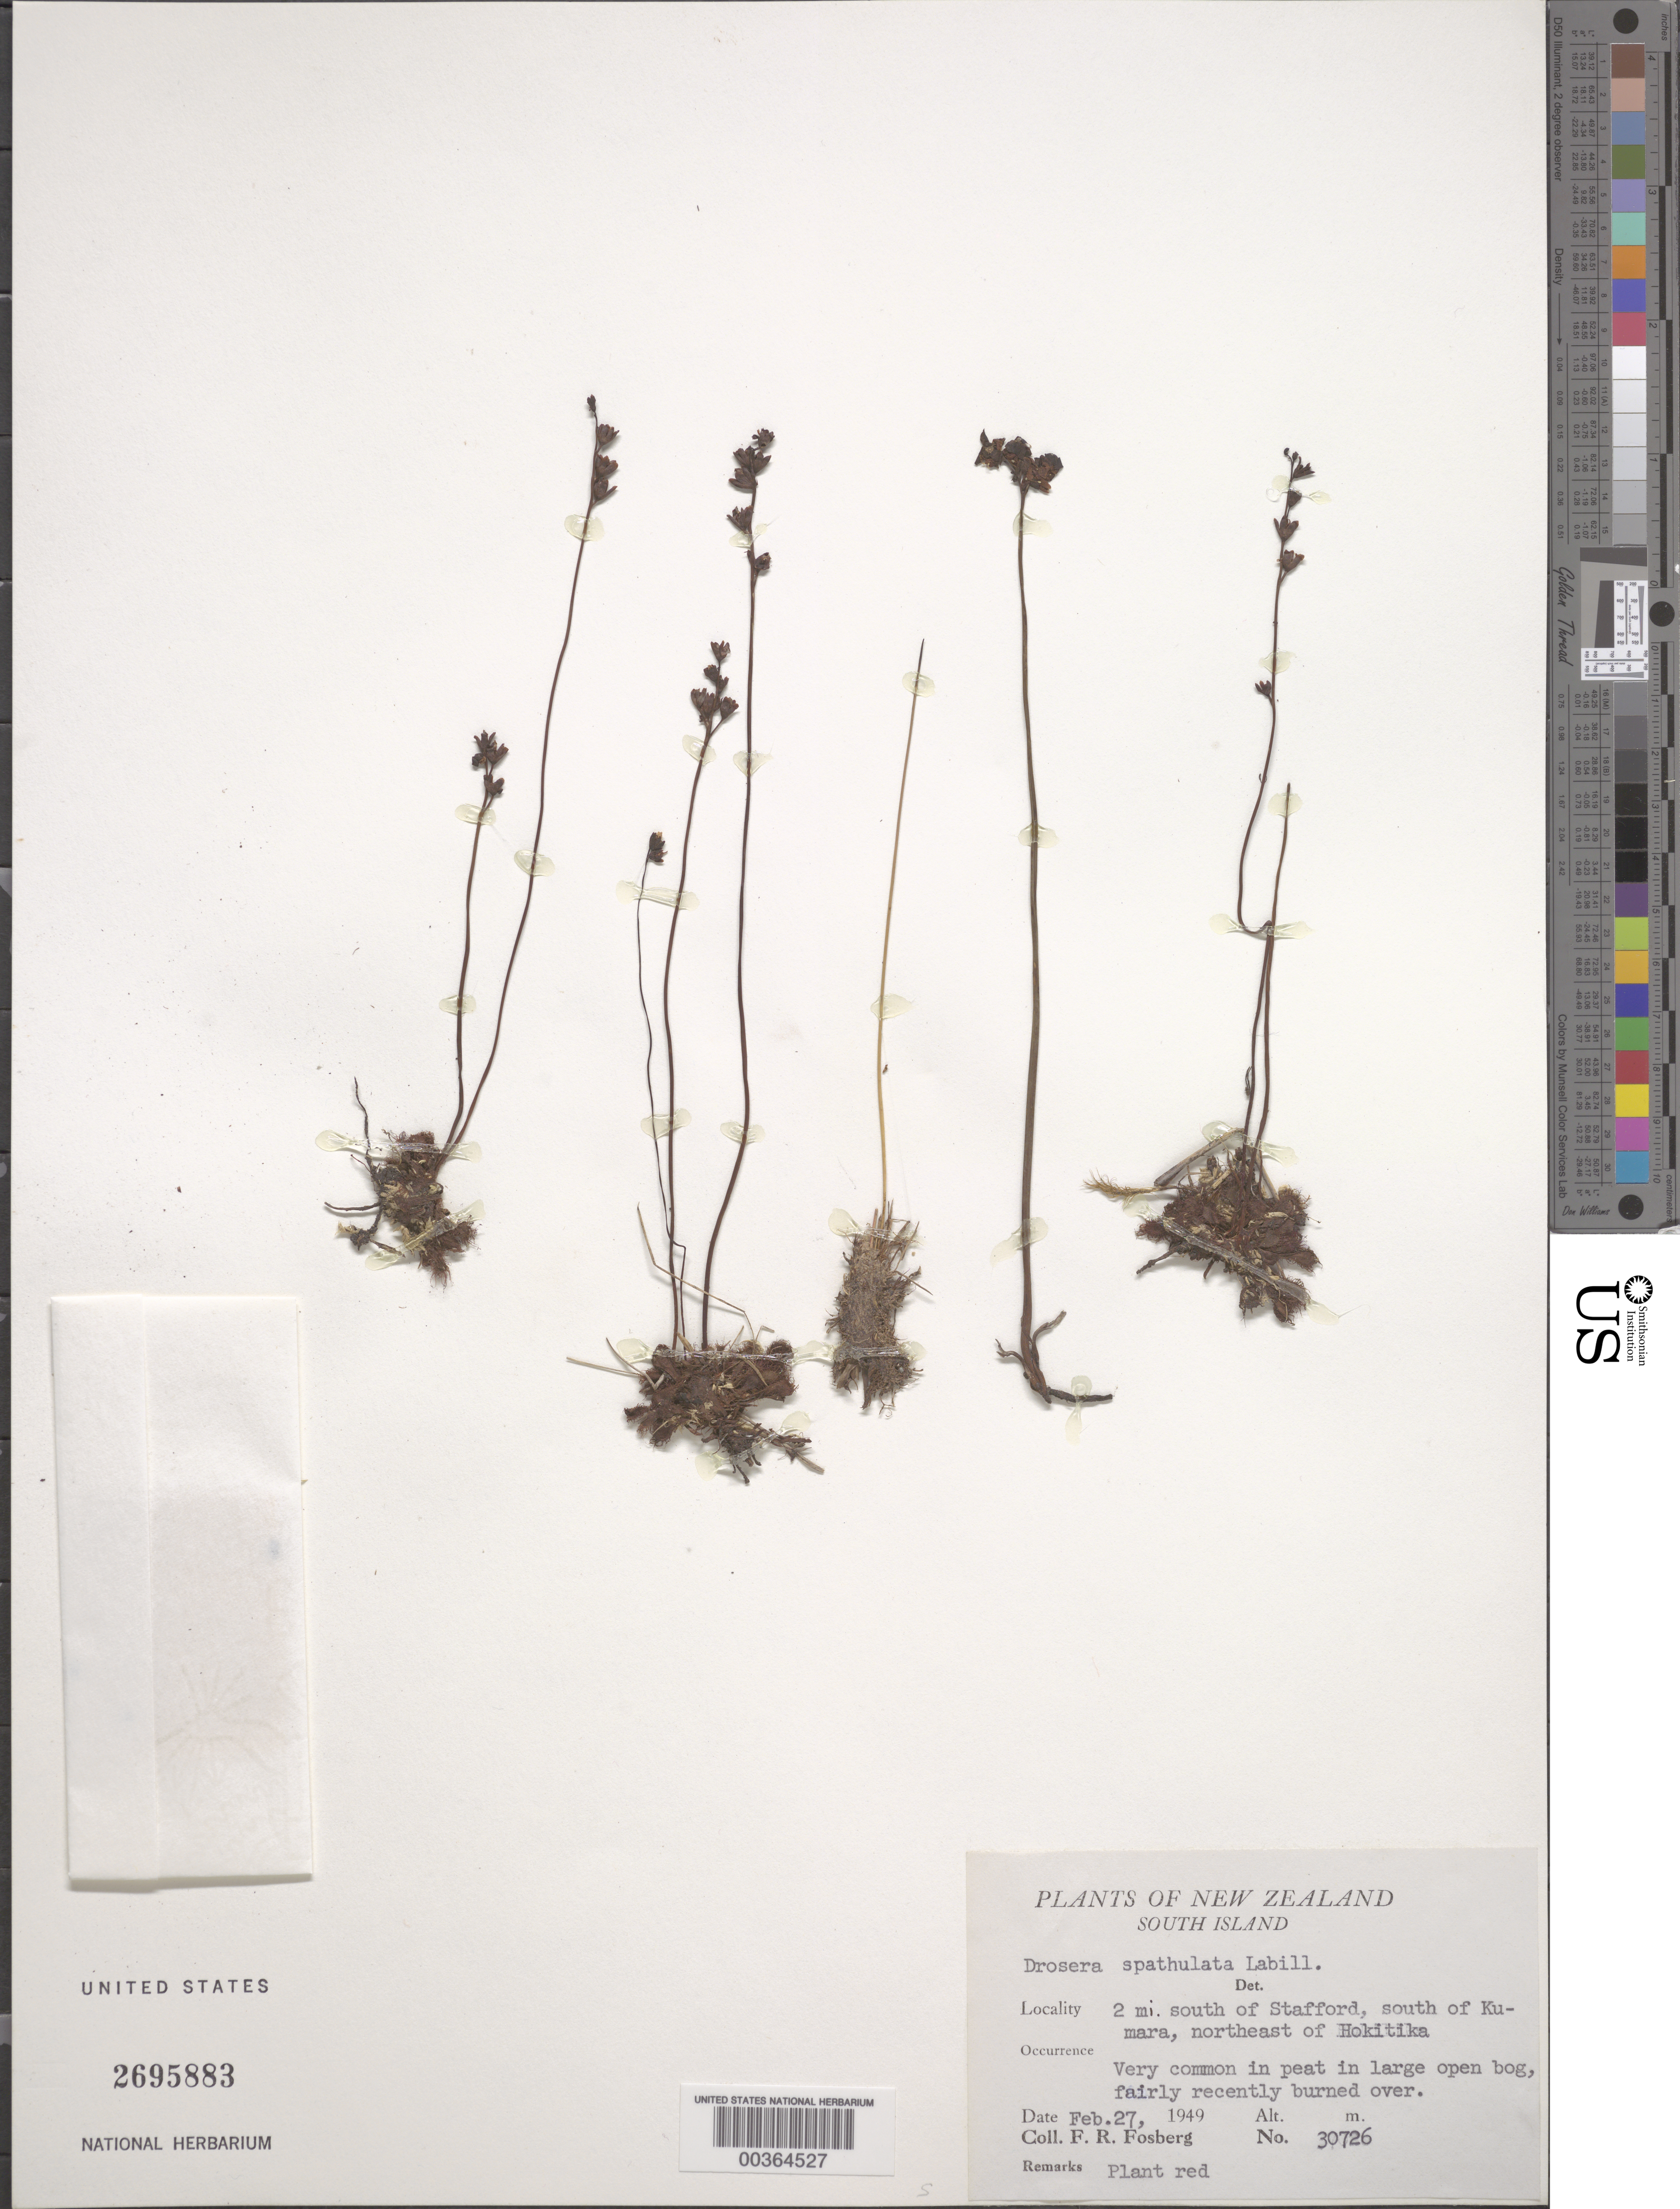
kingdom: Plantae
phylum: Tracheophyta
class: Magnoliopsida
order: Caryophyllales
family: Droseraceae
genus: Drosera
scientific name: Drosera spathulata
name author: Labill.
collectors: F. R. Fosberg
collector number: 30726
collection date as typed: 27 Feb 1949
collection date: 1949-02-27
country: New Zealand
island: South Island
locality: S of stafford, s of kumara, ne of hokitika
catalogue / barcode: US 2695883